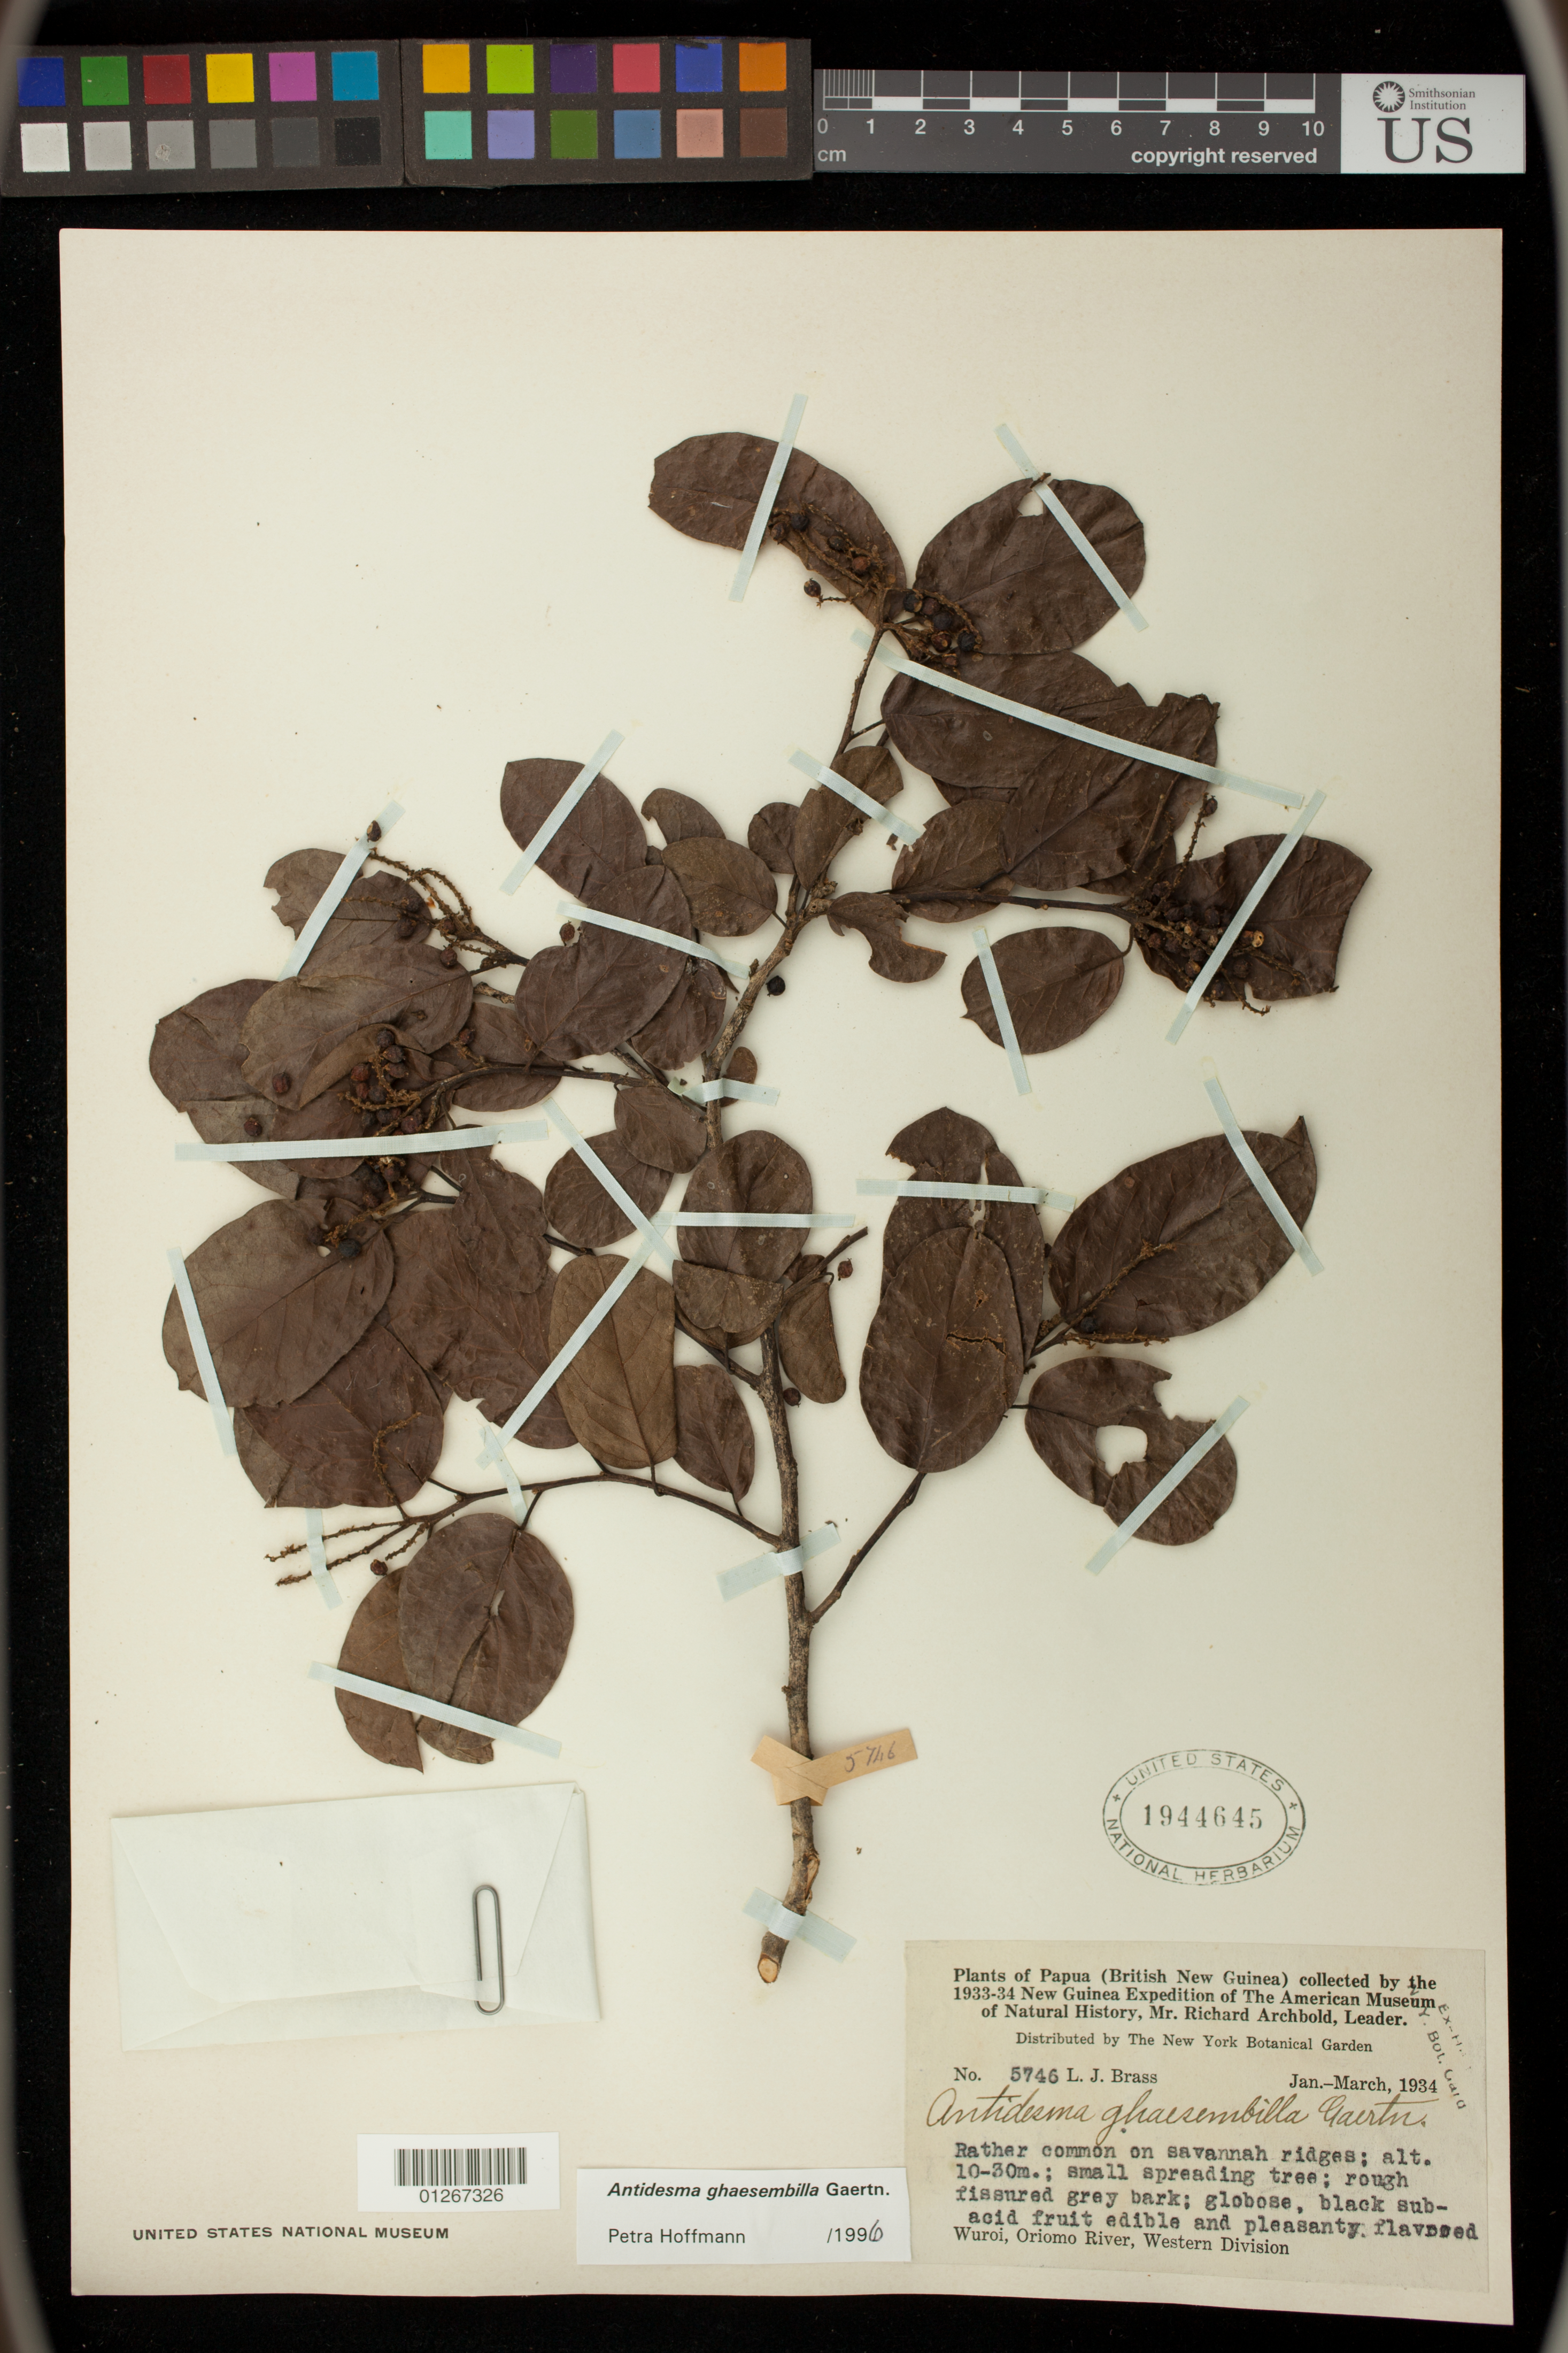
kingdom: Plantae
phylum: Tracheophyta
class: Magnoliopsida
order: Malpighiales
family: Phyllanthaceae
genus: Antidesma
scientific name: Antidesma ghaesembilla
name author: Gaertn.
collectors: L. J. Brass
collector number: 5746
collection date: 1934-01/1934-03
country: Papua New Guinea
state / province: Western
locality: Wuroi, Oriomo River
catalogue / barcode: US 1944645